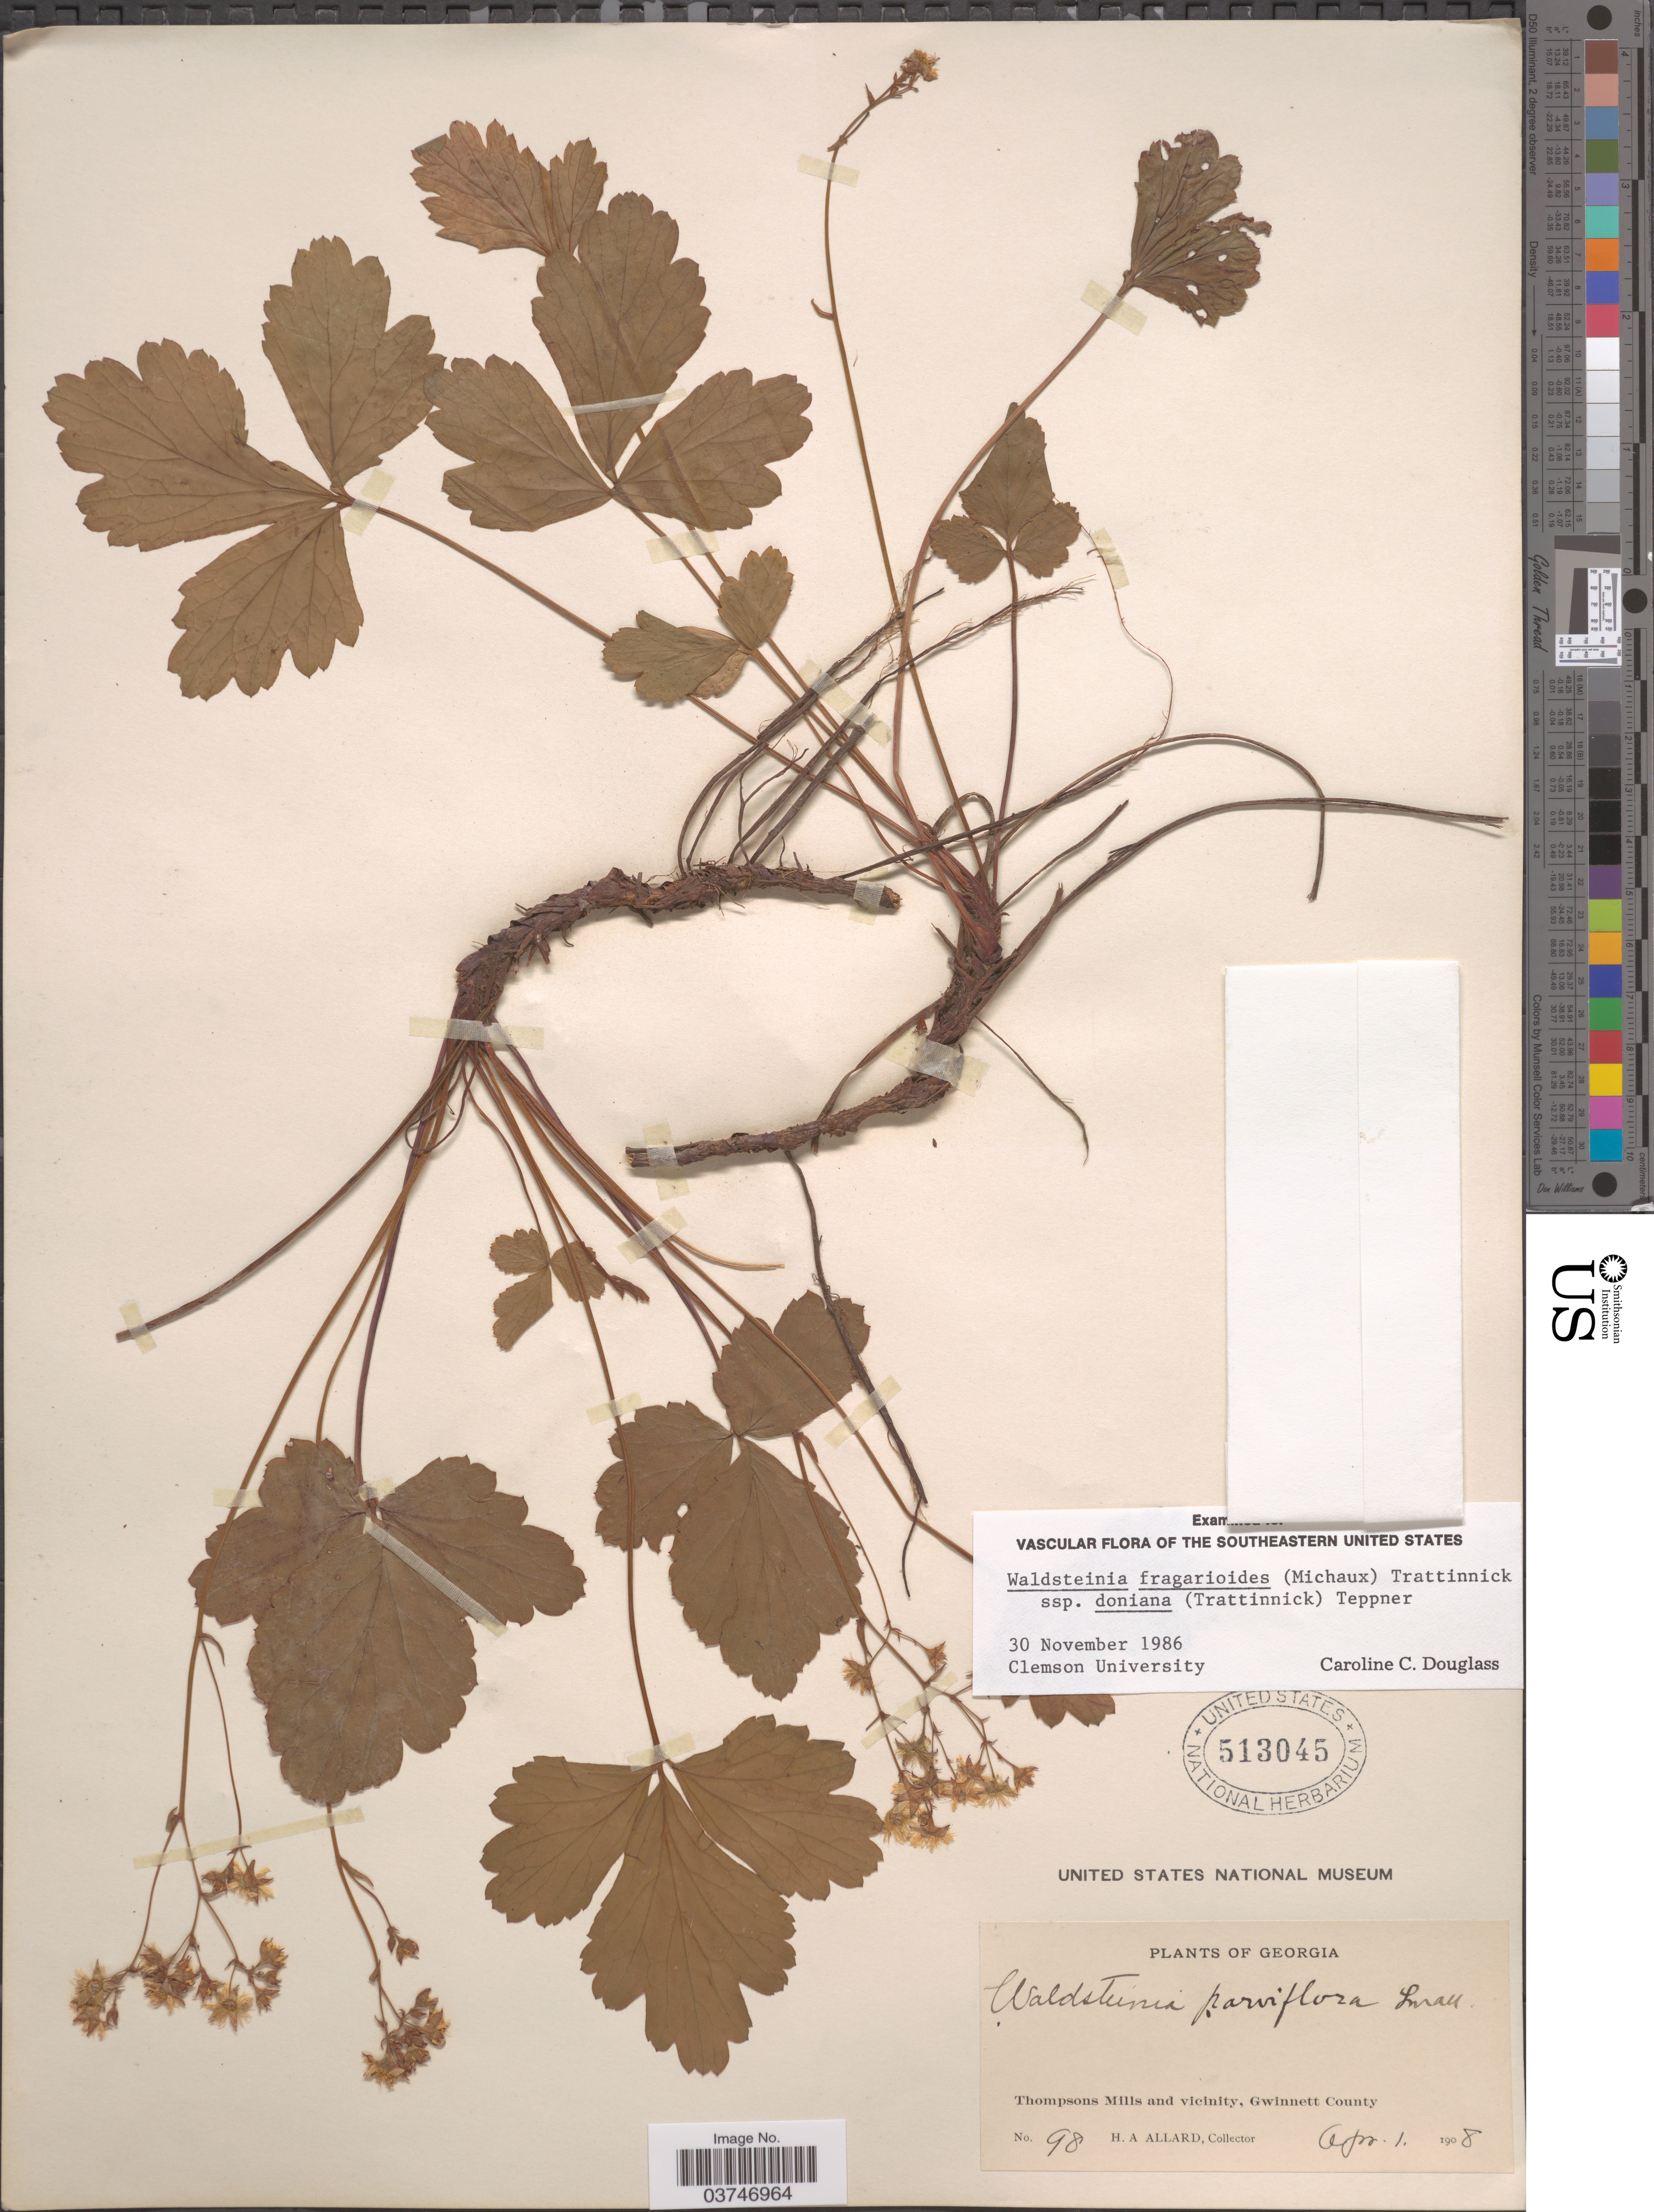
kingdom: Plantae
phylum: Tracheophyta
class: Magnoliopsida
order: Rosales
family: Rosaceae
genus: Waldsteinia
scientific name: Waldsteinia fragarioides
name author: (Michx.) Tratt.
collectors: H. A. Allard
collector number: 98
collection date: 1908-04-01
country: United States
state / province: Georgia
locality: Thompsons Mills and vicinity, Gwinnett County.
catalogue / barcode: US 513045